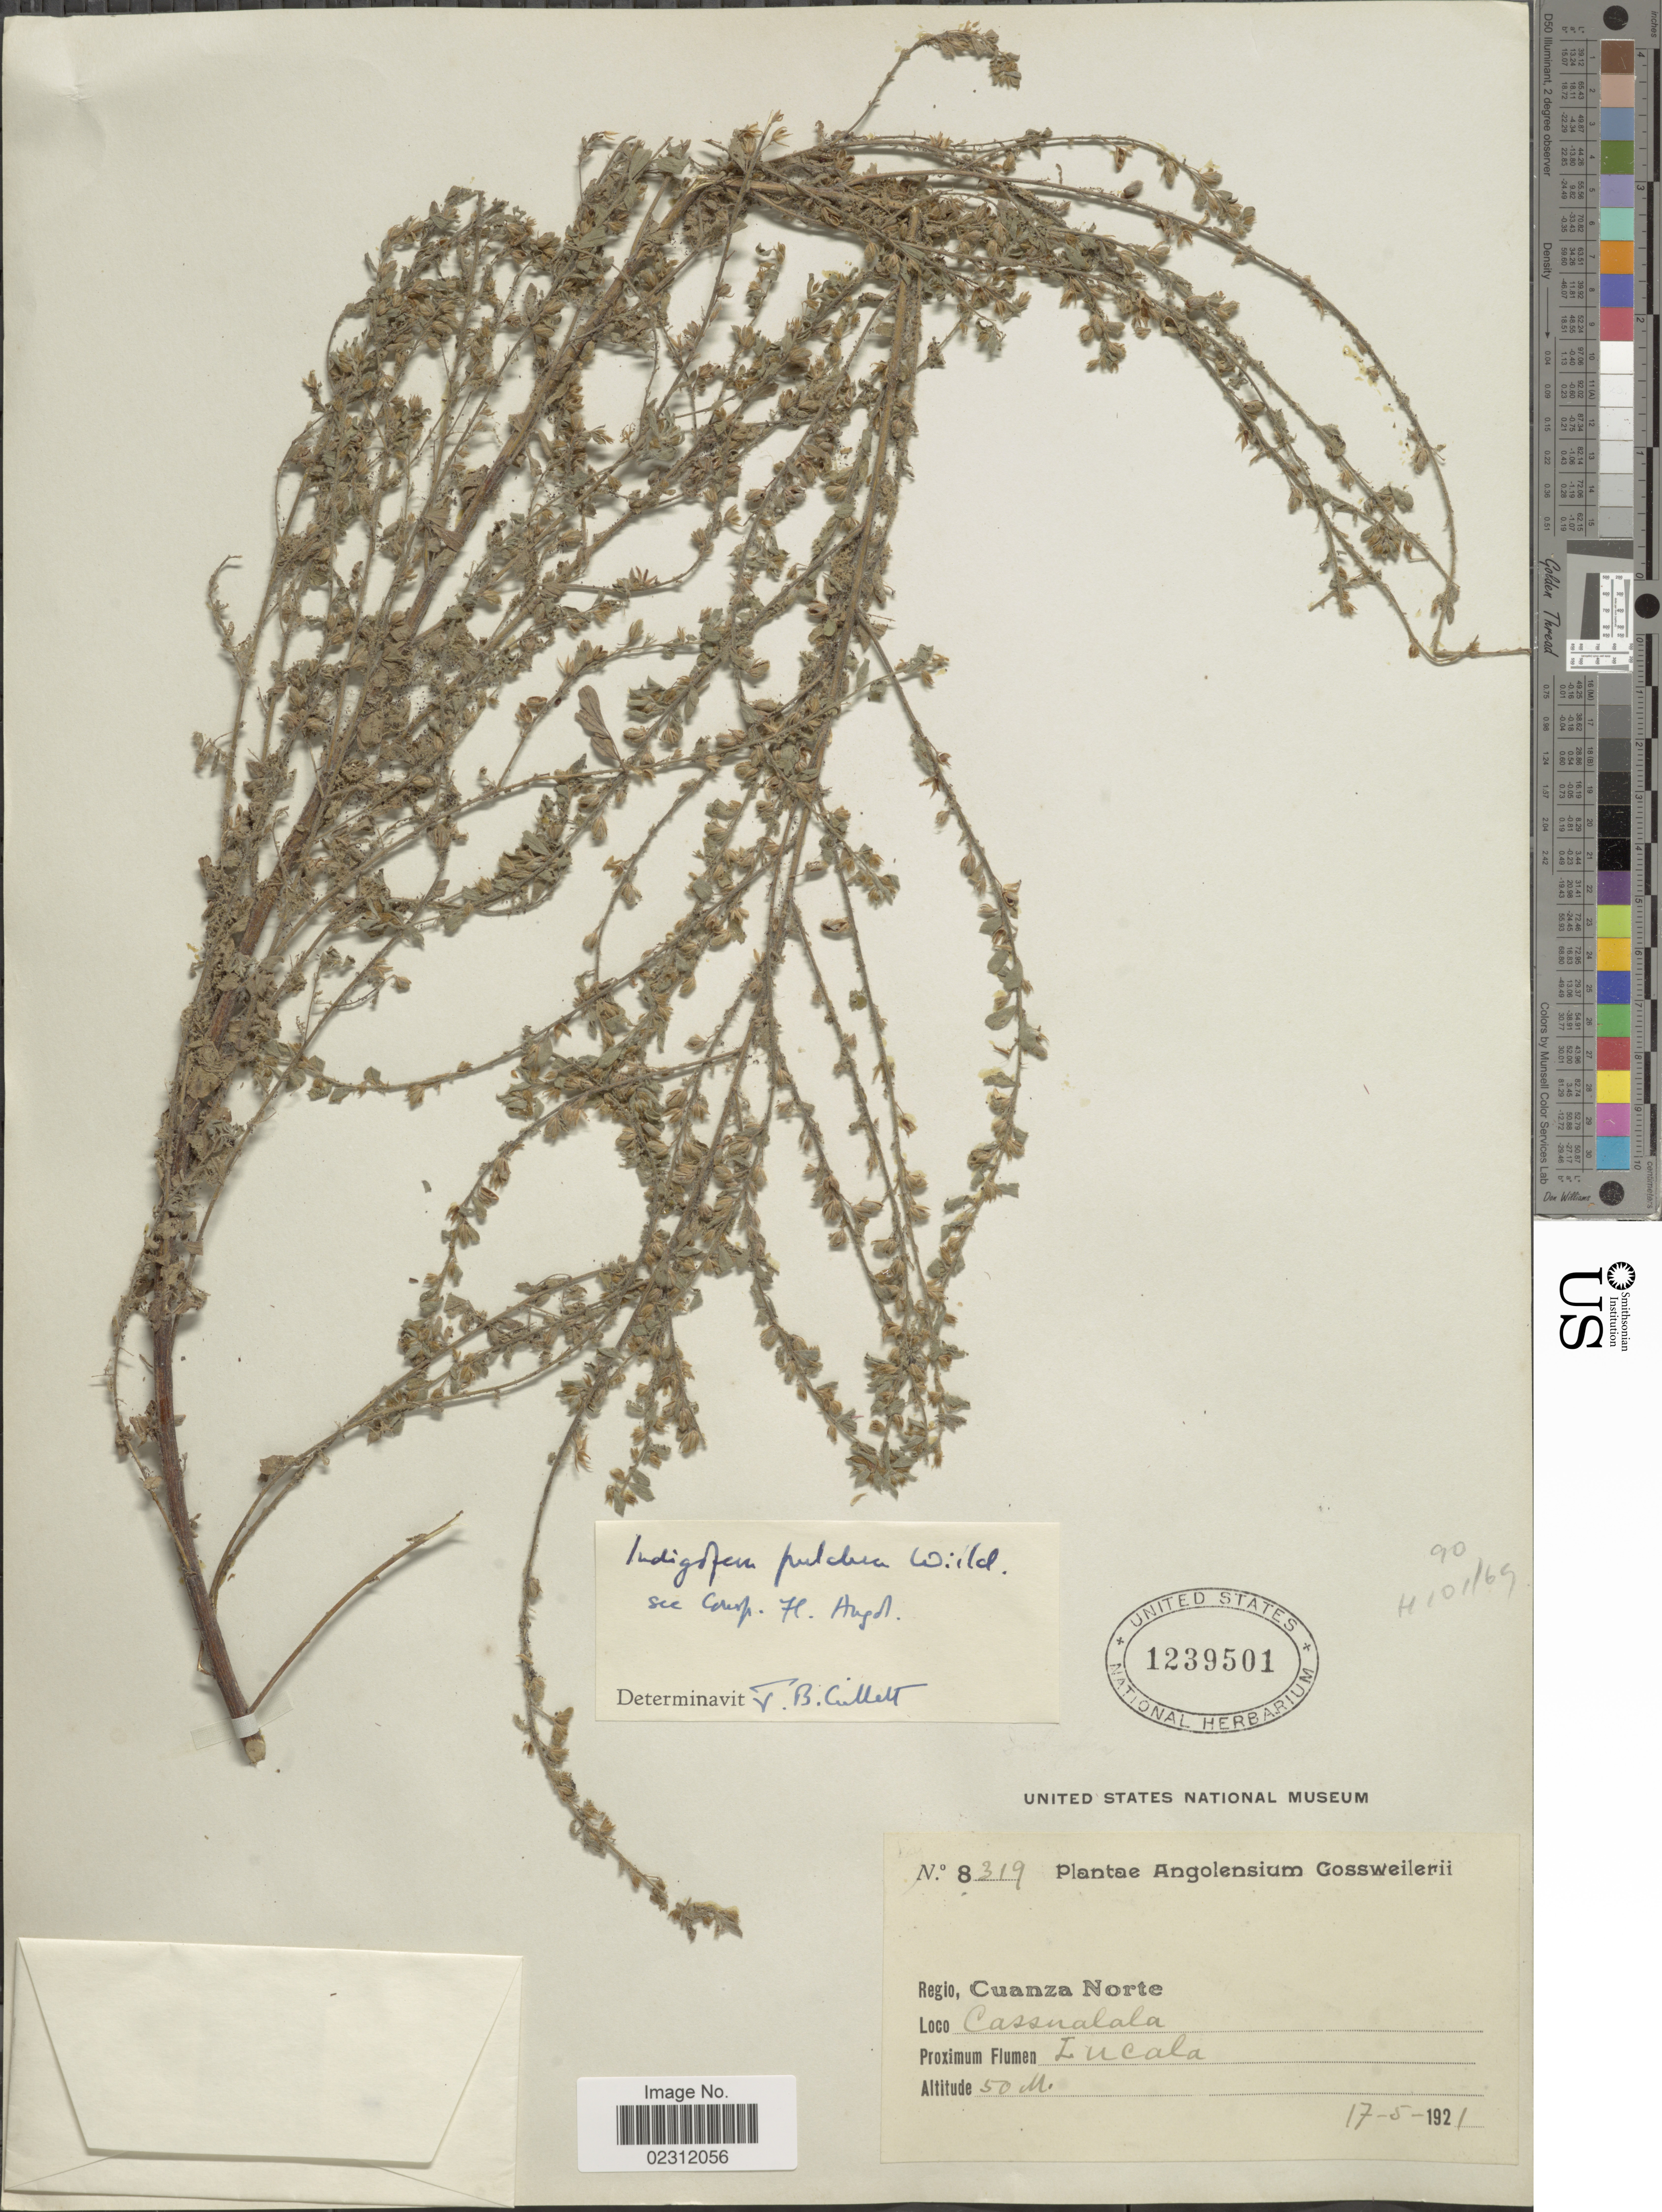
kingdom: Plantae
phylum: Tracheophyta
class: Magnoliopsida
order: Fabales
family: Fabaceae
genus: Indigofera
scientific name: Indigofera pulchra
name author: Willd.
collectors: -. Gossweiler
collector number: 8319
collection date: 1921-05-17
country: Angola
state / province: Cuanza Norte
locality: Cassualala, Lucala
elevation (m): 50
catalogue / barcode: US 1239501